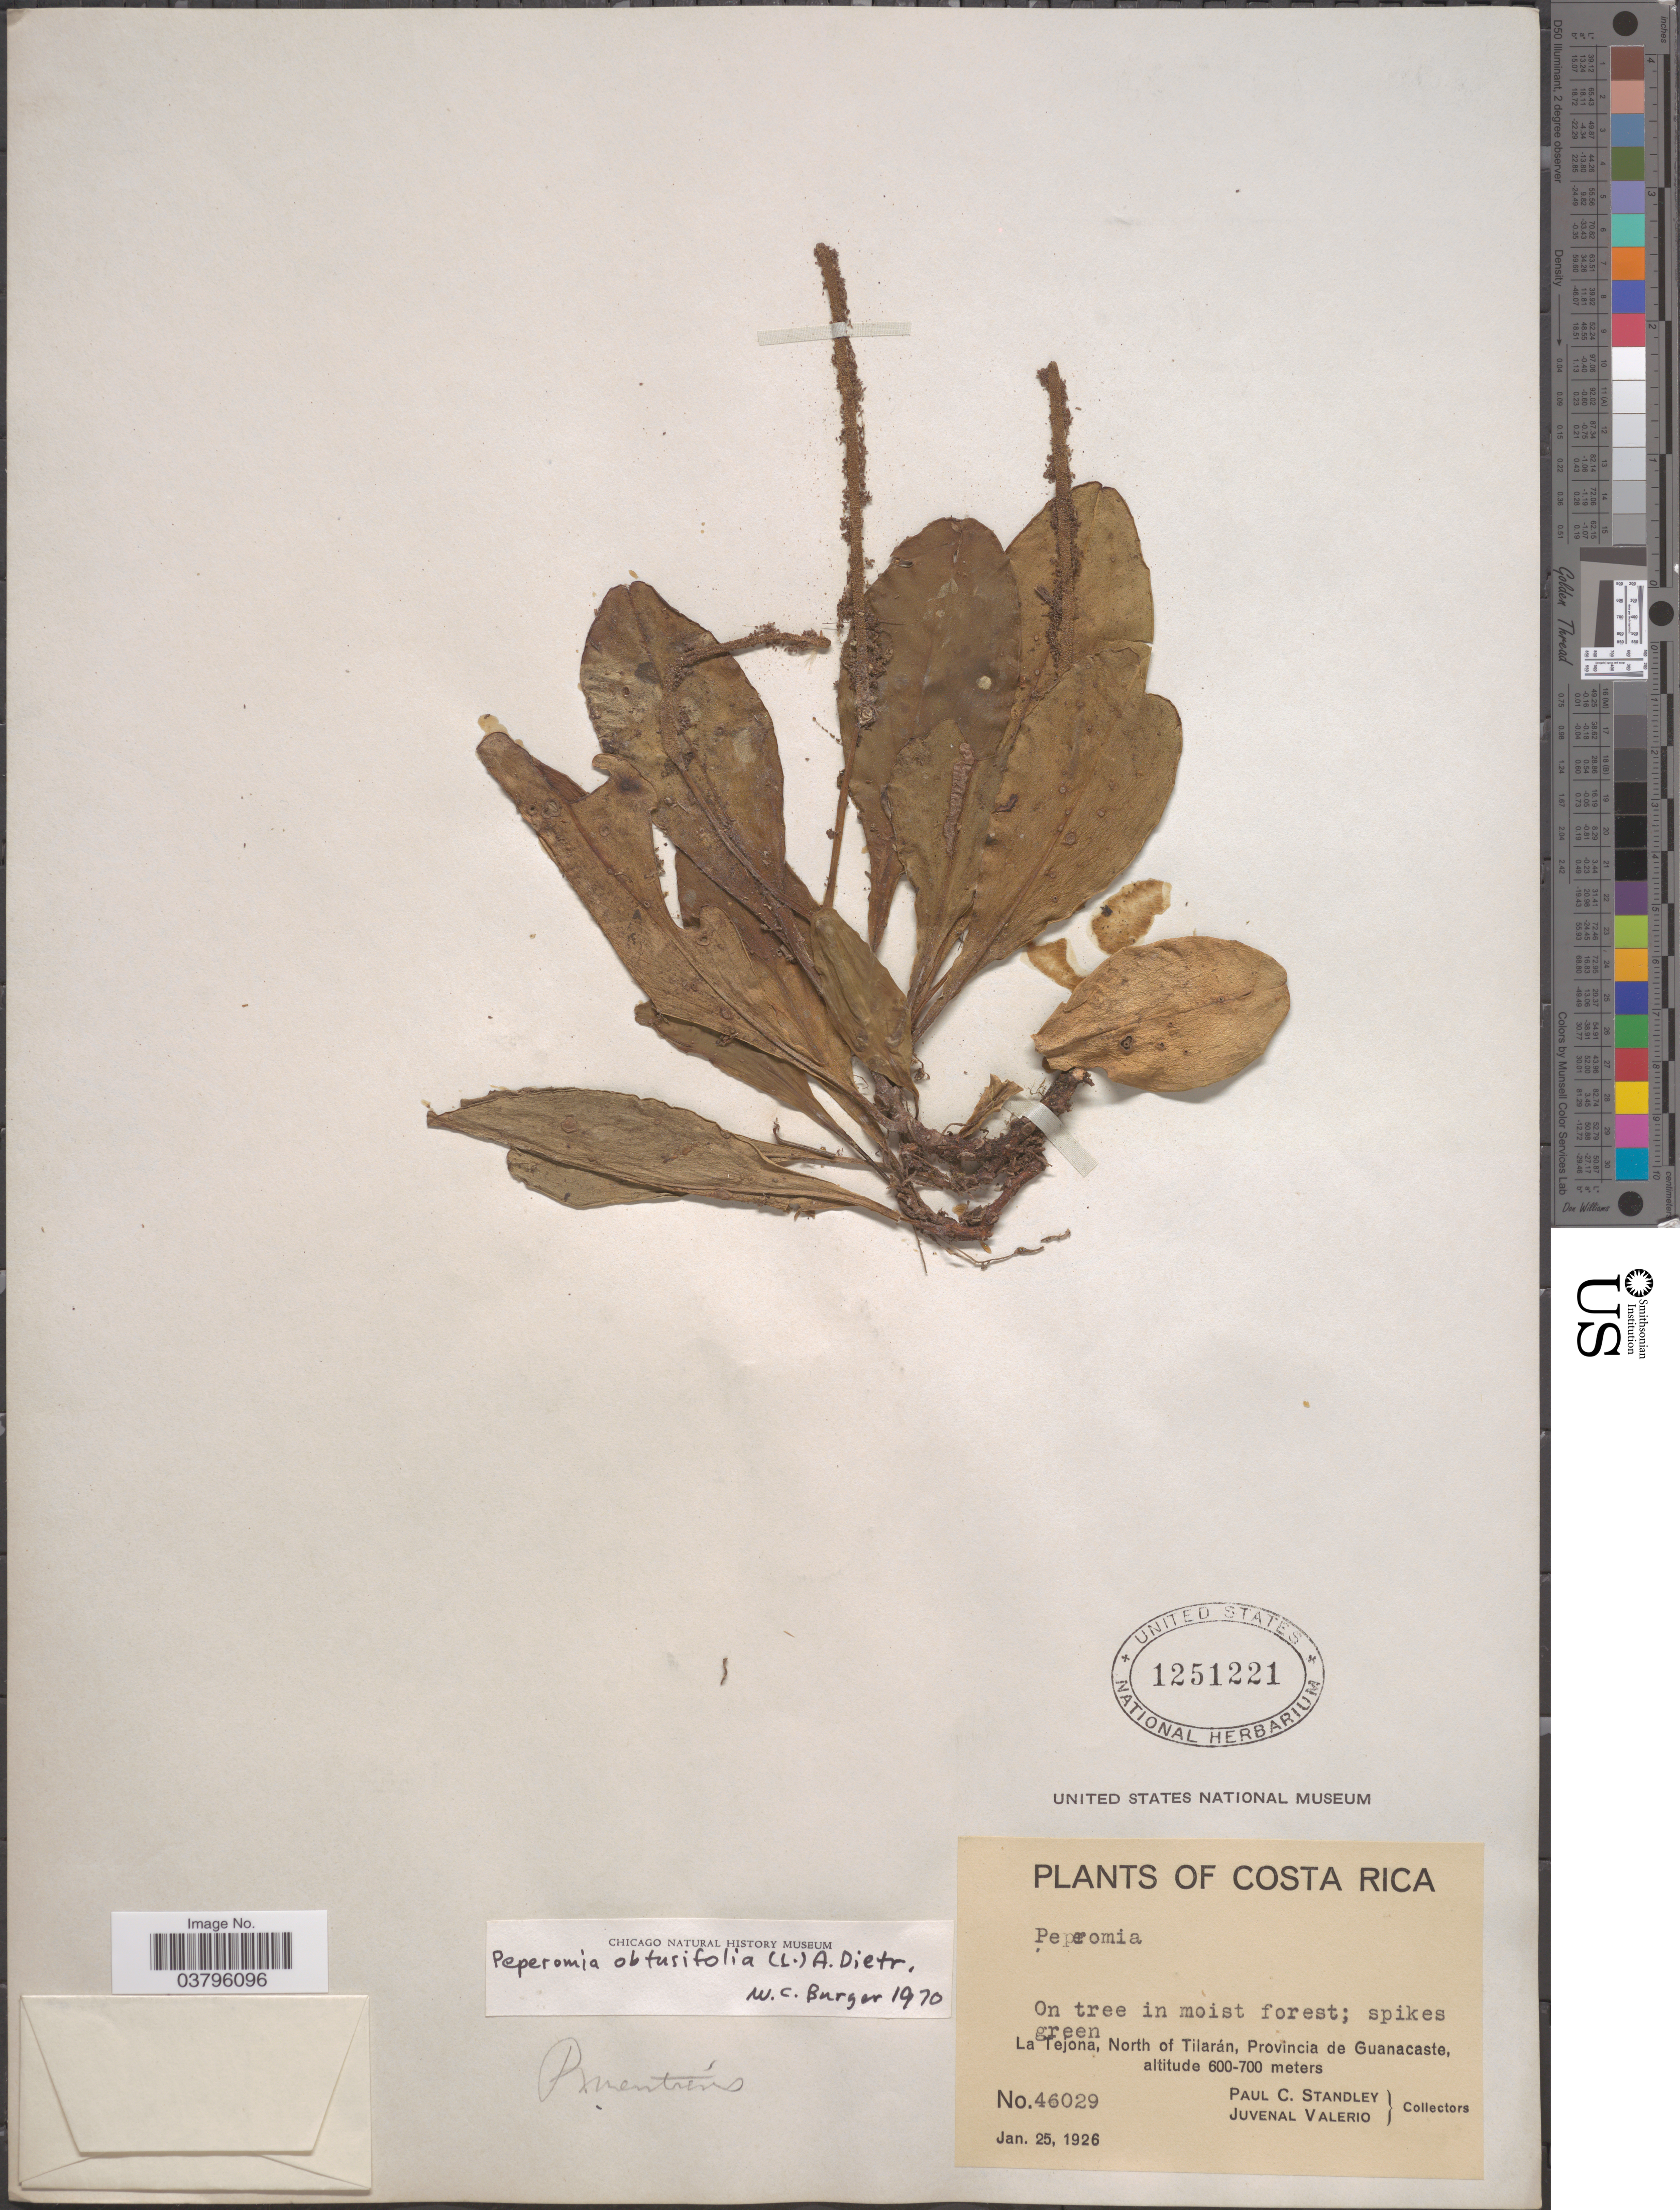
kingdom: Plantae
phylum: Tracheophyta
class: Magnoliopsida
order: Piperales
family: Piperaceae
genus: Peperomia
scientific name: Peperomia obtusifolia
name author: (L.) A. Dietr.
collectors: P. C. Standley & J. Valerio R.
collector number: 46029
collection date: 1926-01-25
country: Costa Rica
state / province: Guanacaste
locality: La Tejona, North of Tilarán.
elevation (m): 600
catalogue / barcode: US 1251221